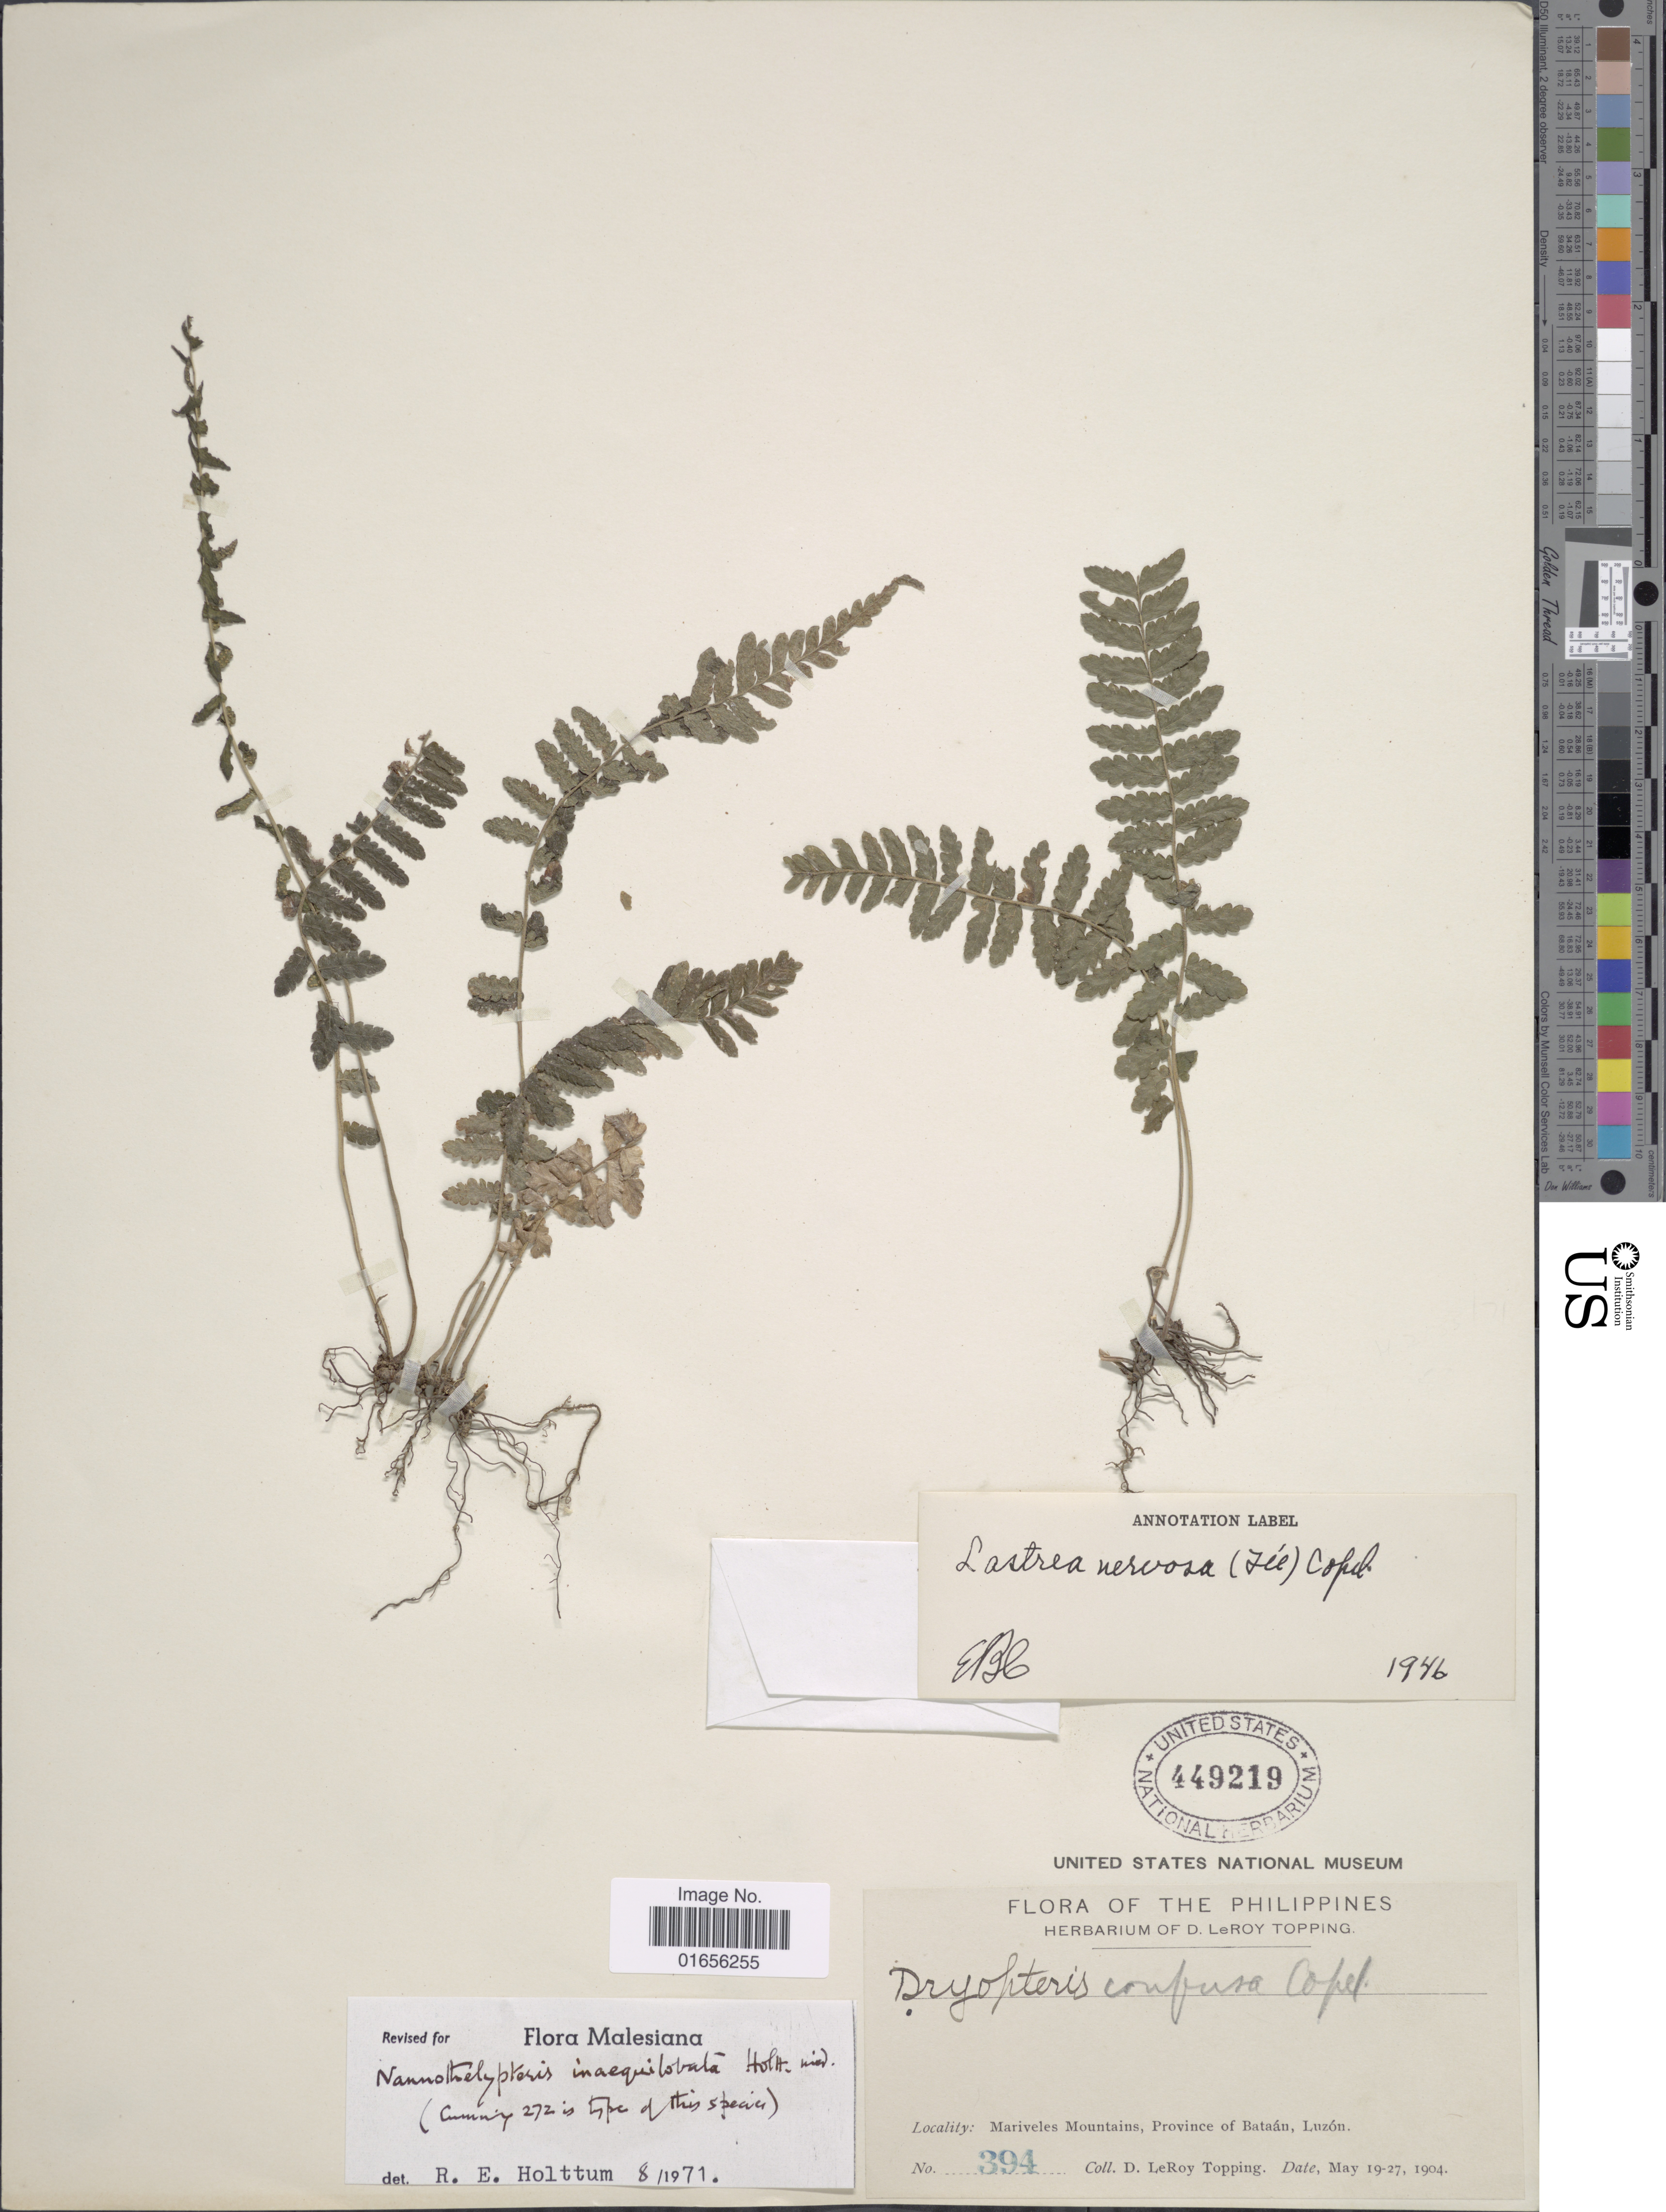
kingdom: Plantae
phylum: Tracheophyta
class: Polypodiopsida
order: Polypodiales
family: Thelypteridaceae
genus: Pronephrium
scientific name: Pronephrium inaequilobata comb. ined.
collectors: D. L. Topping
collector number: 394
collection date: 1904-05-19/1904-05-27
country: Philippines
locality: The Philippines, Mariveles Mountains, Province of Bataán, Luzón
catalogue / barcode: US 449219